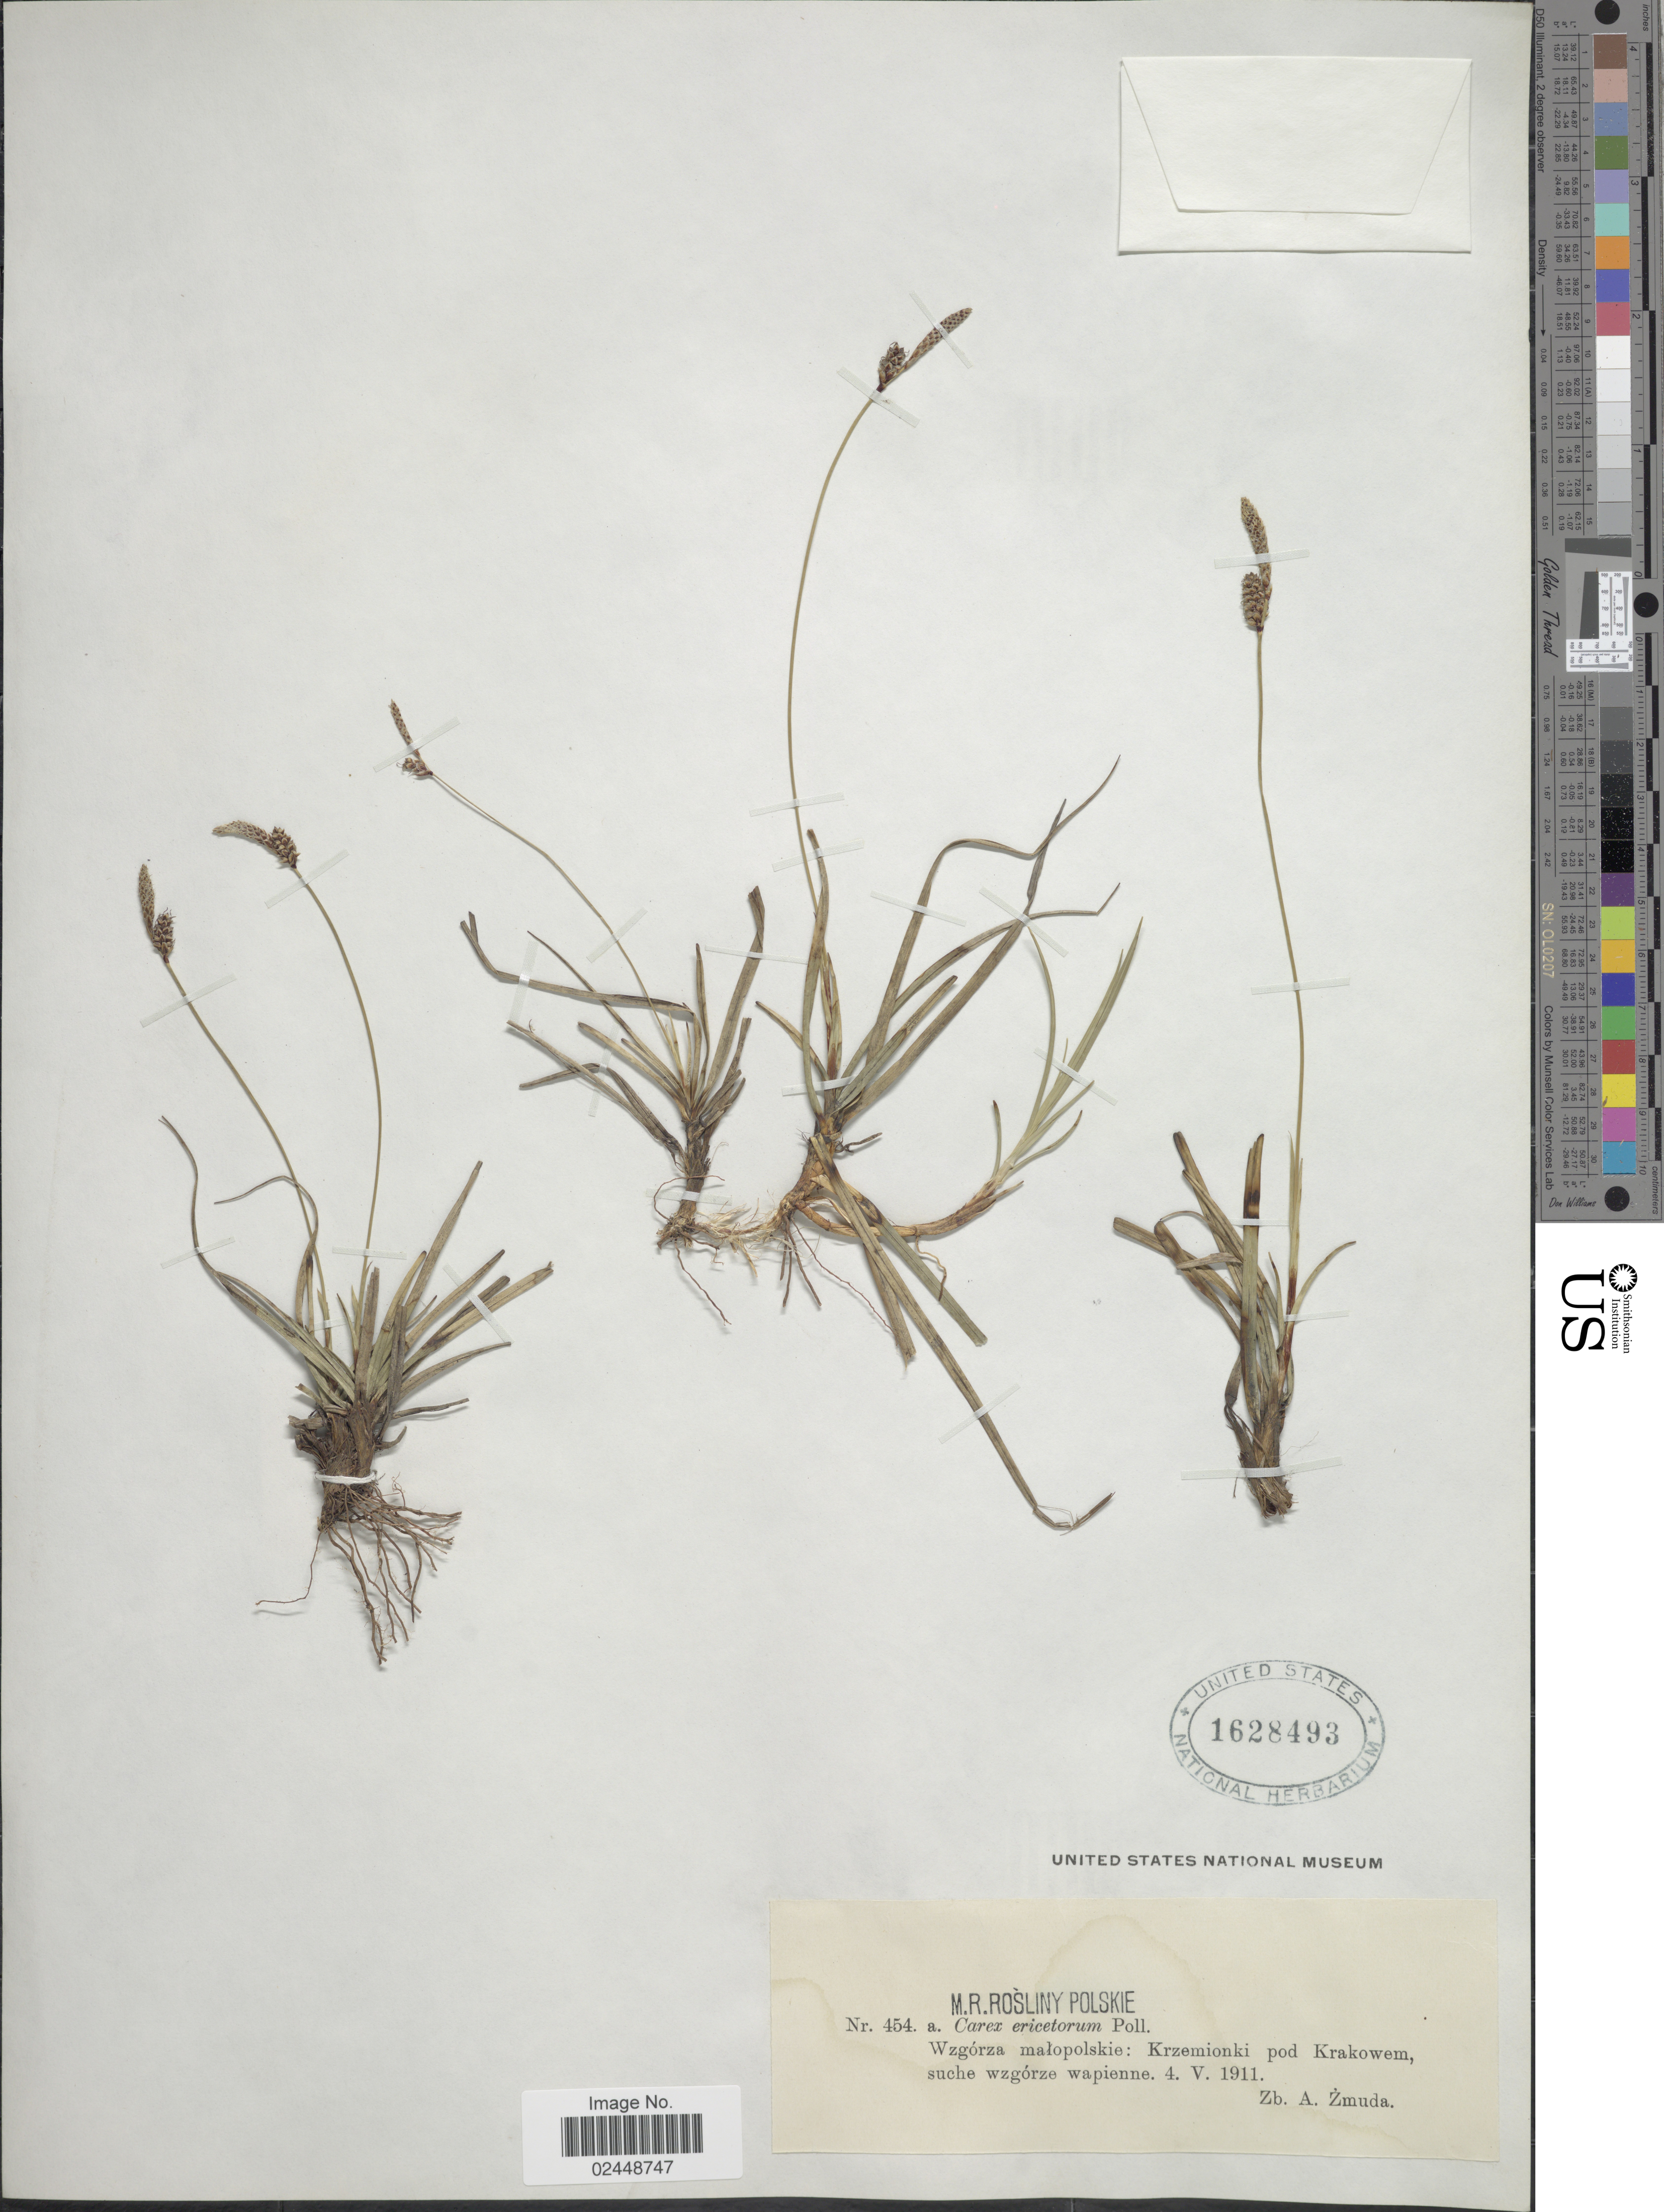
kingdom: Plantae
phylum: Tracheophyta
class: Liliopsida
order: Poales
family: Cyperaceae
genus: Carex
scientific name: Carex ericetorum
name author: Pollich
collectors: A. Zmuda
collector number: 454a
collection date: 1911-05-04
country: Poland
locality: Wzgorza malopolskie: Krzemionki pod Krakowem, suche wzgorze wapienne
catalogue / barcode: US 1628493